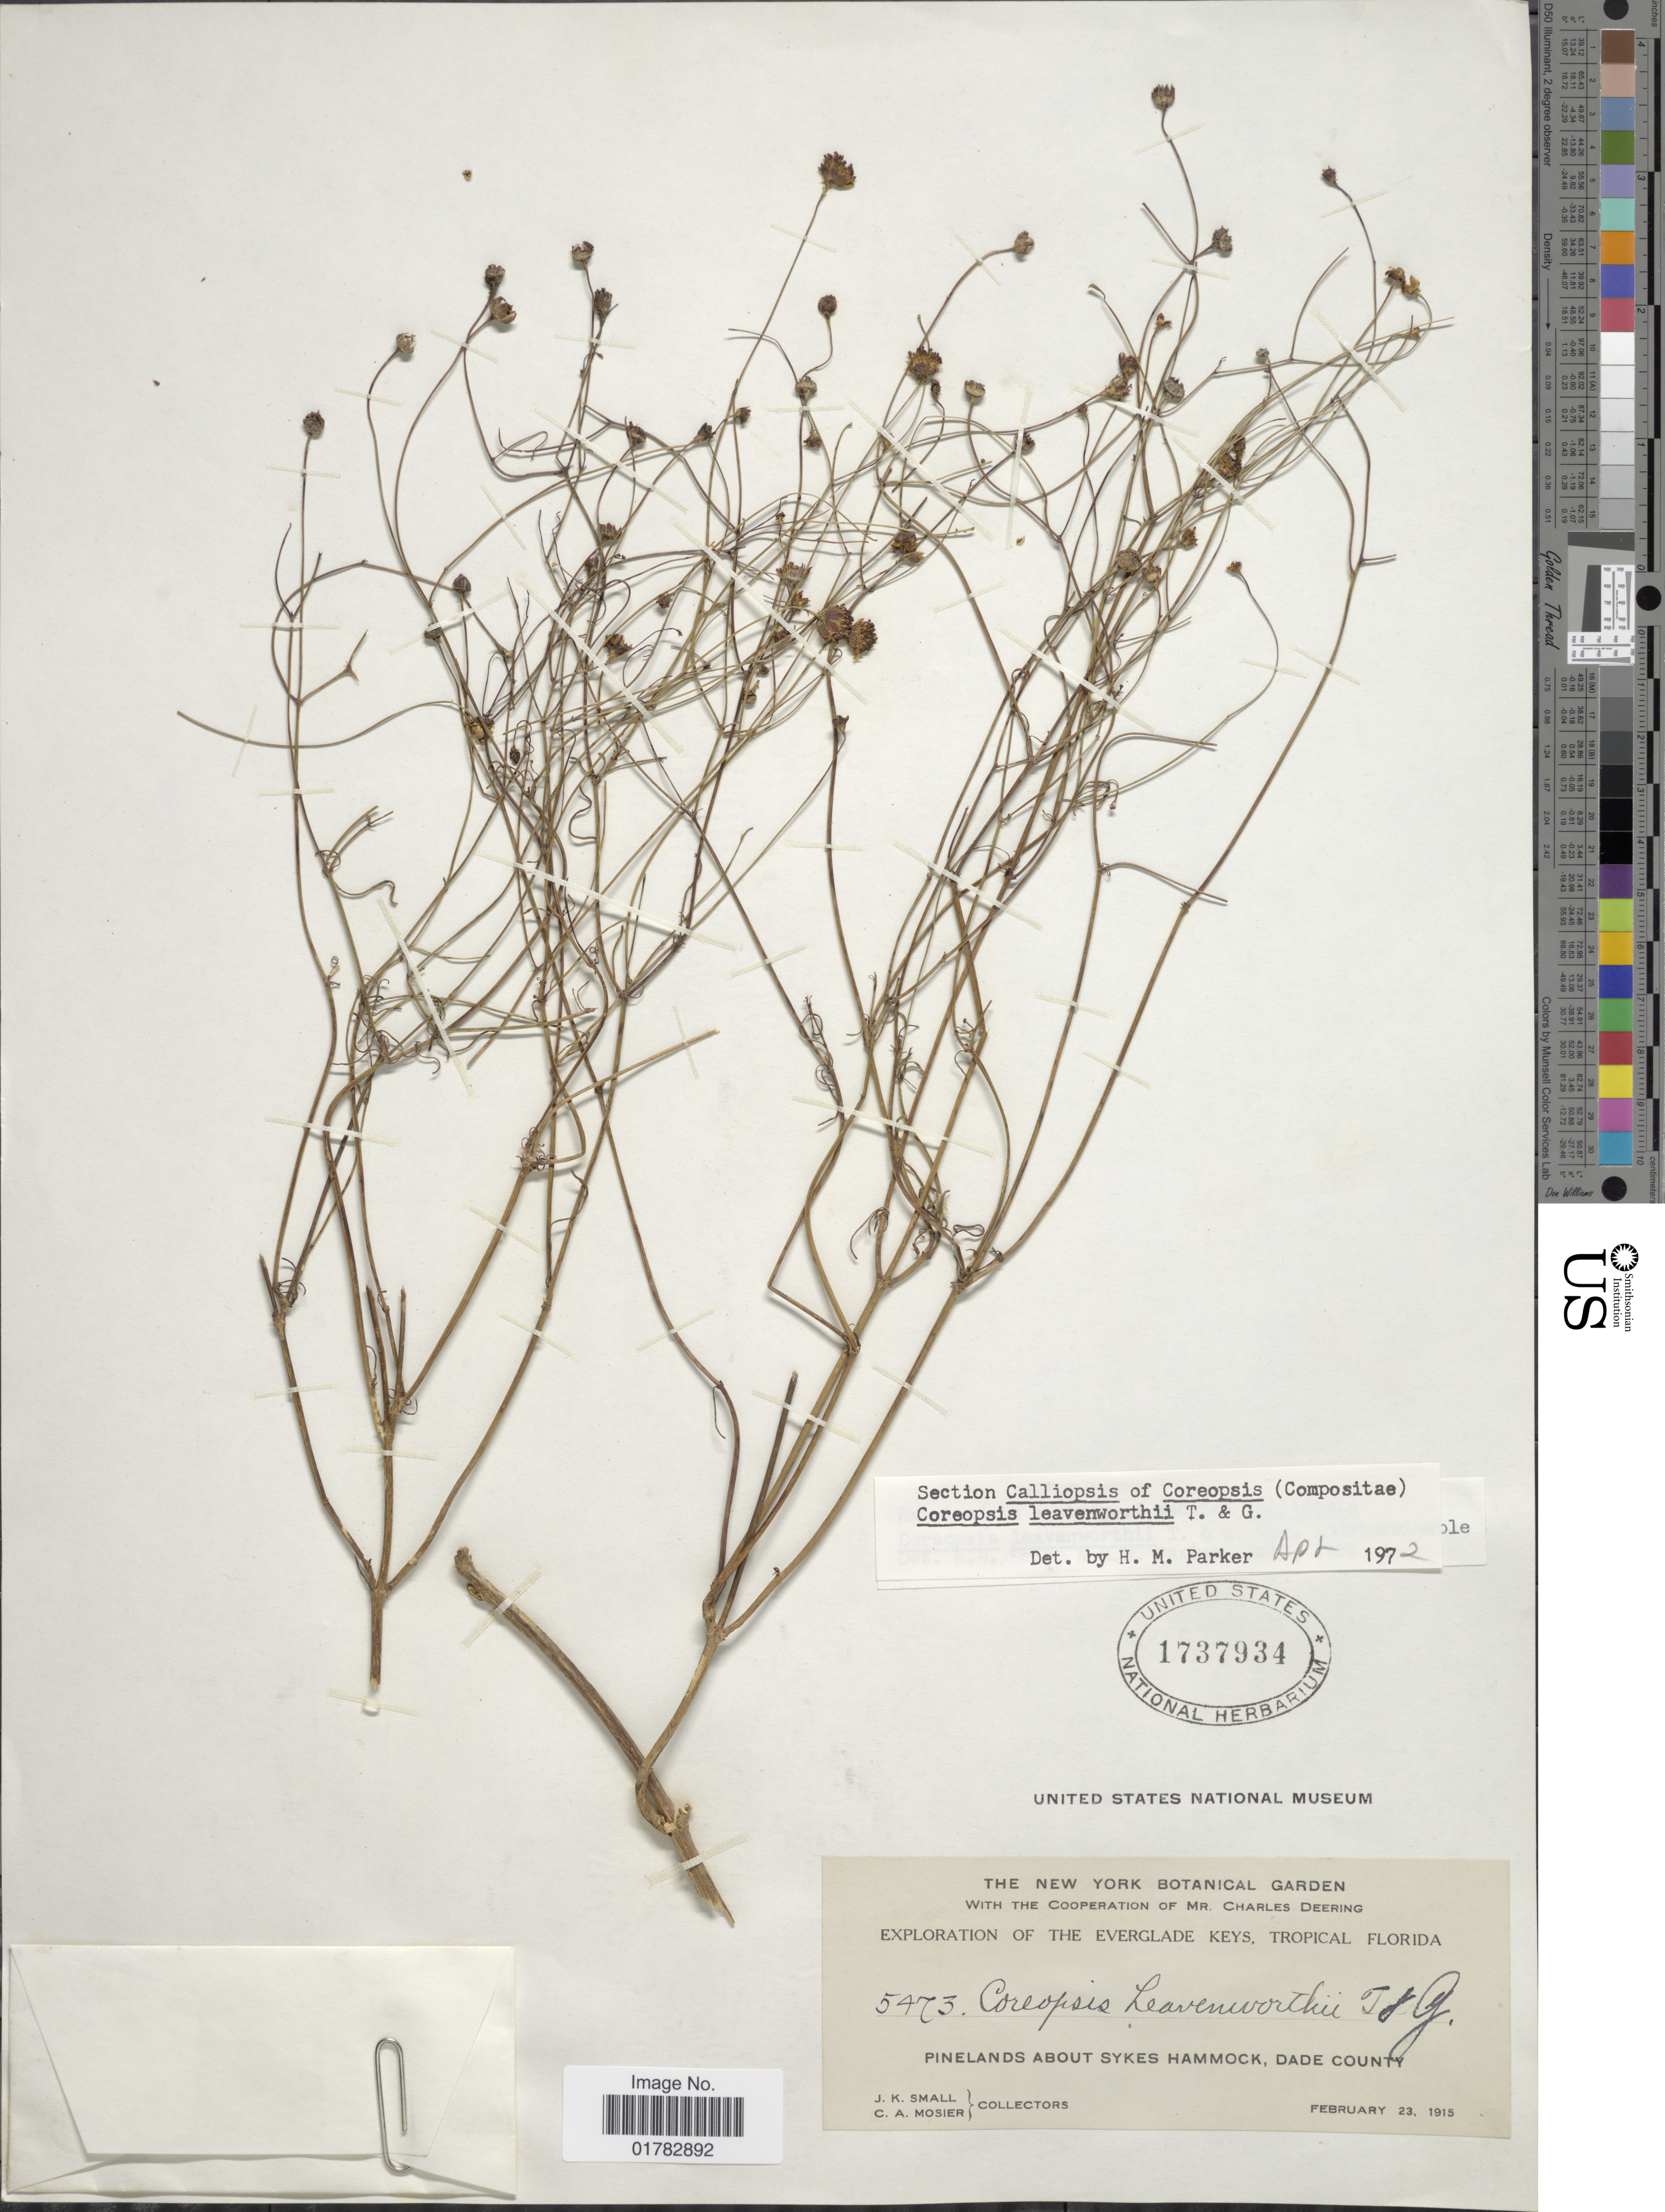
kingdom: Plantae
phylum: Tracheophyta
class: Magnoliopsida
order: Asterales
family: Asteraceae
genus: Coreopsis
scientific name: Coreopsis leavenworthii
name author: Torr. & A. Gray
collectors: J. K. Small & C. A. Mosier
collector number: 5473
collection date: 1915-02-23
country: United States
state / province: Florida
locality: Everglade Keys, Tropical Florida, Pinelands about Skyes Hammock, Dade County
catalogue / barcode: US 1737934